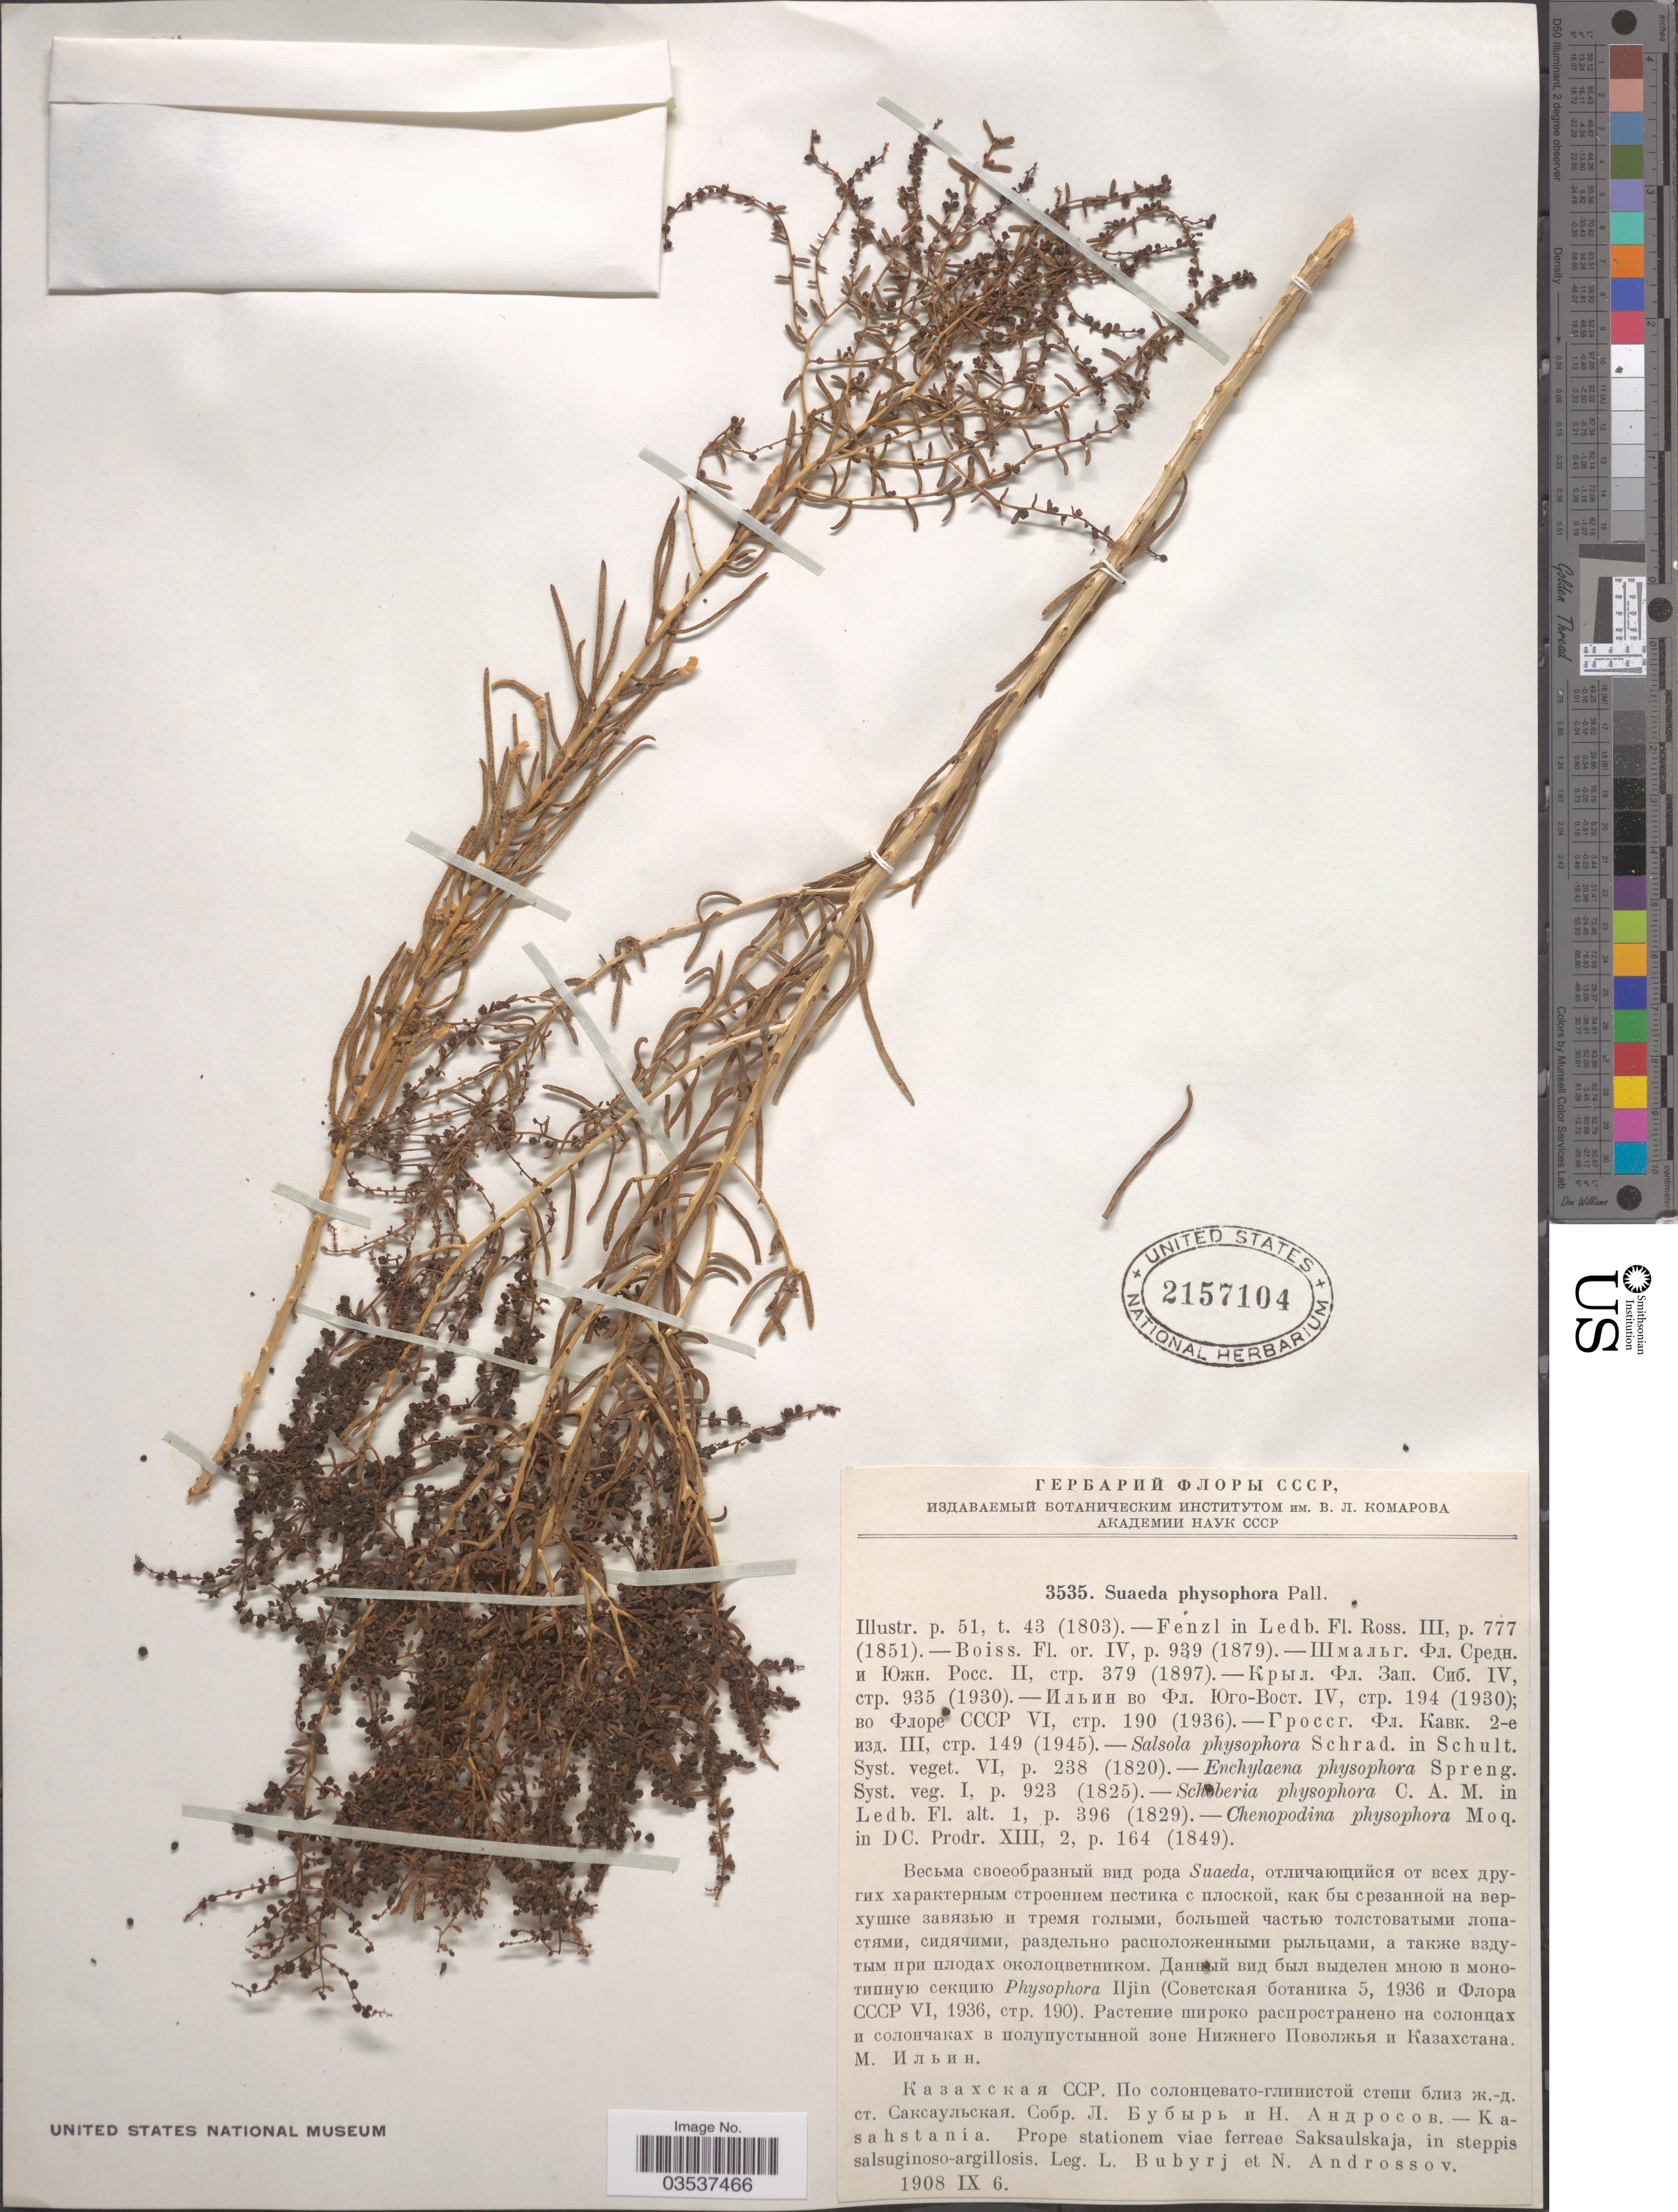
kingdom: Plantae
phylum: Tracheophyta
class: Magnoliopsida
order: Caryophyllales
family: Amaranthaceae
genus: Suaeda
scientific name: Suaeda physophora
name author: Pall.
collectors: L. Bubyrj & N. Androssov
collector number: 3535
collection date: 1908-09-06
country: Kazakhstan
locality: Kasahstania. Prope stationem viae ferreae Saksaulskaja.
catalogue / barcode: US 2157104